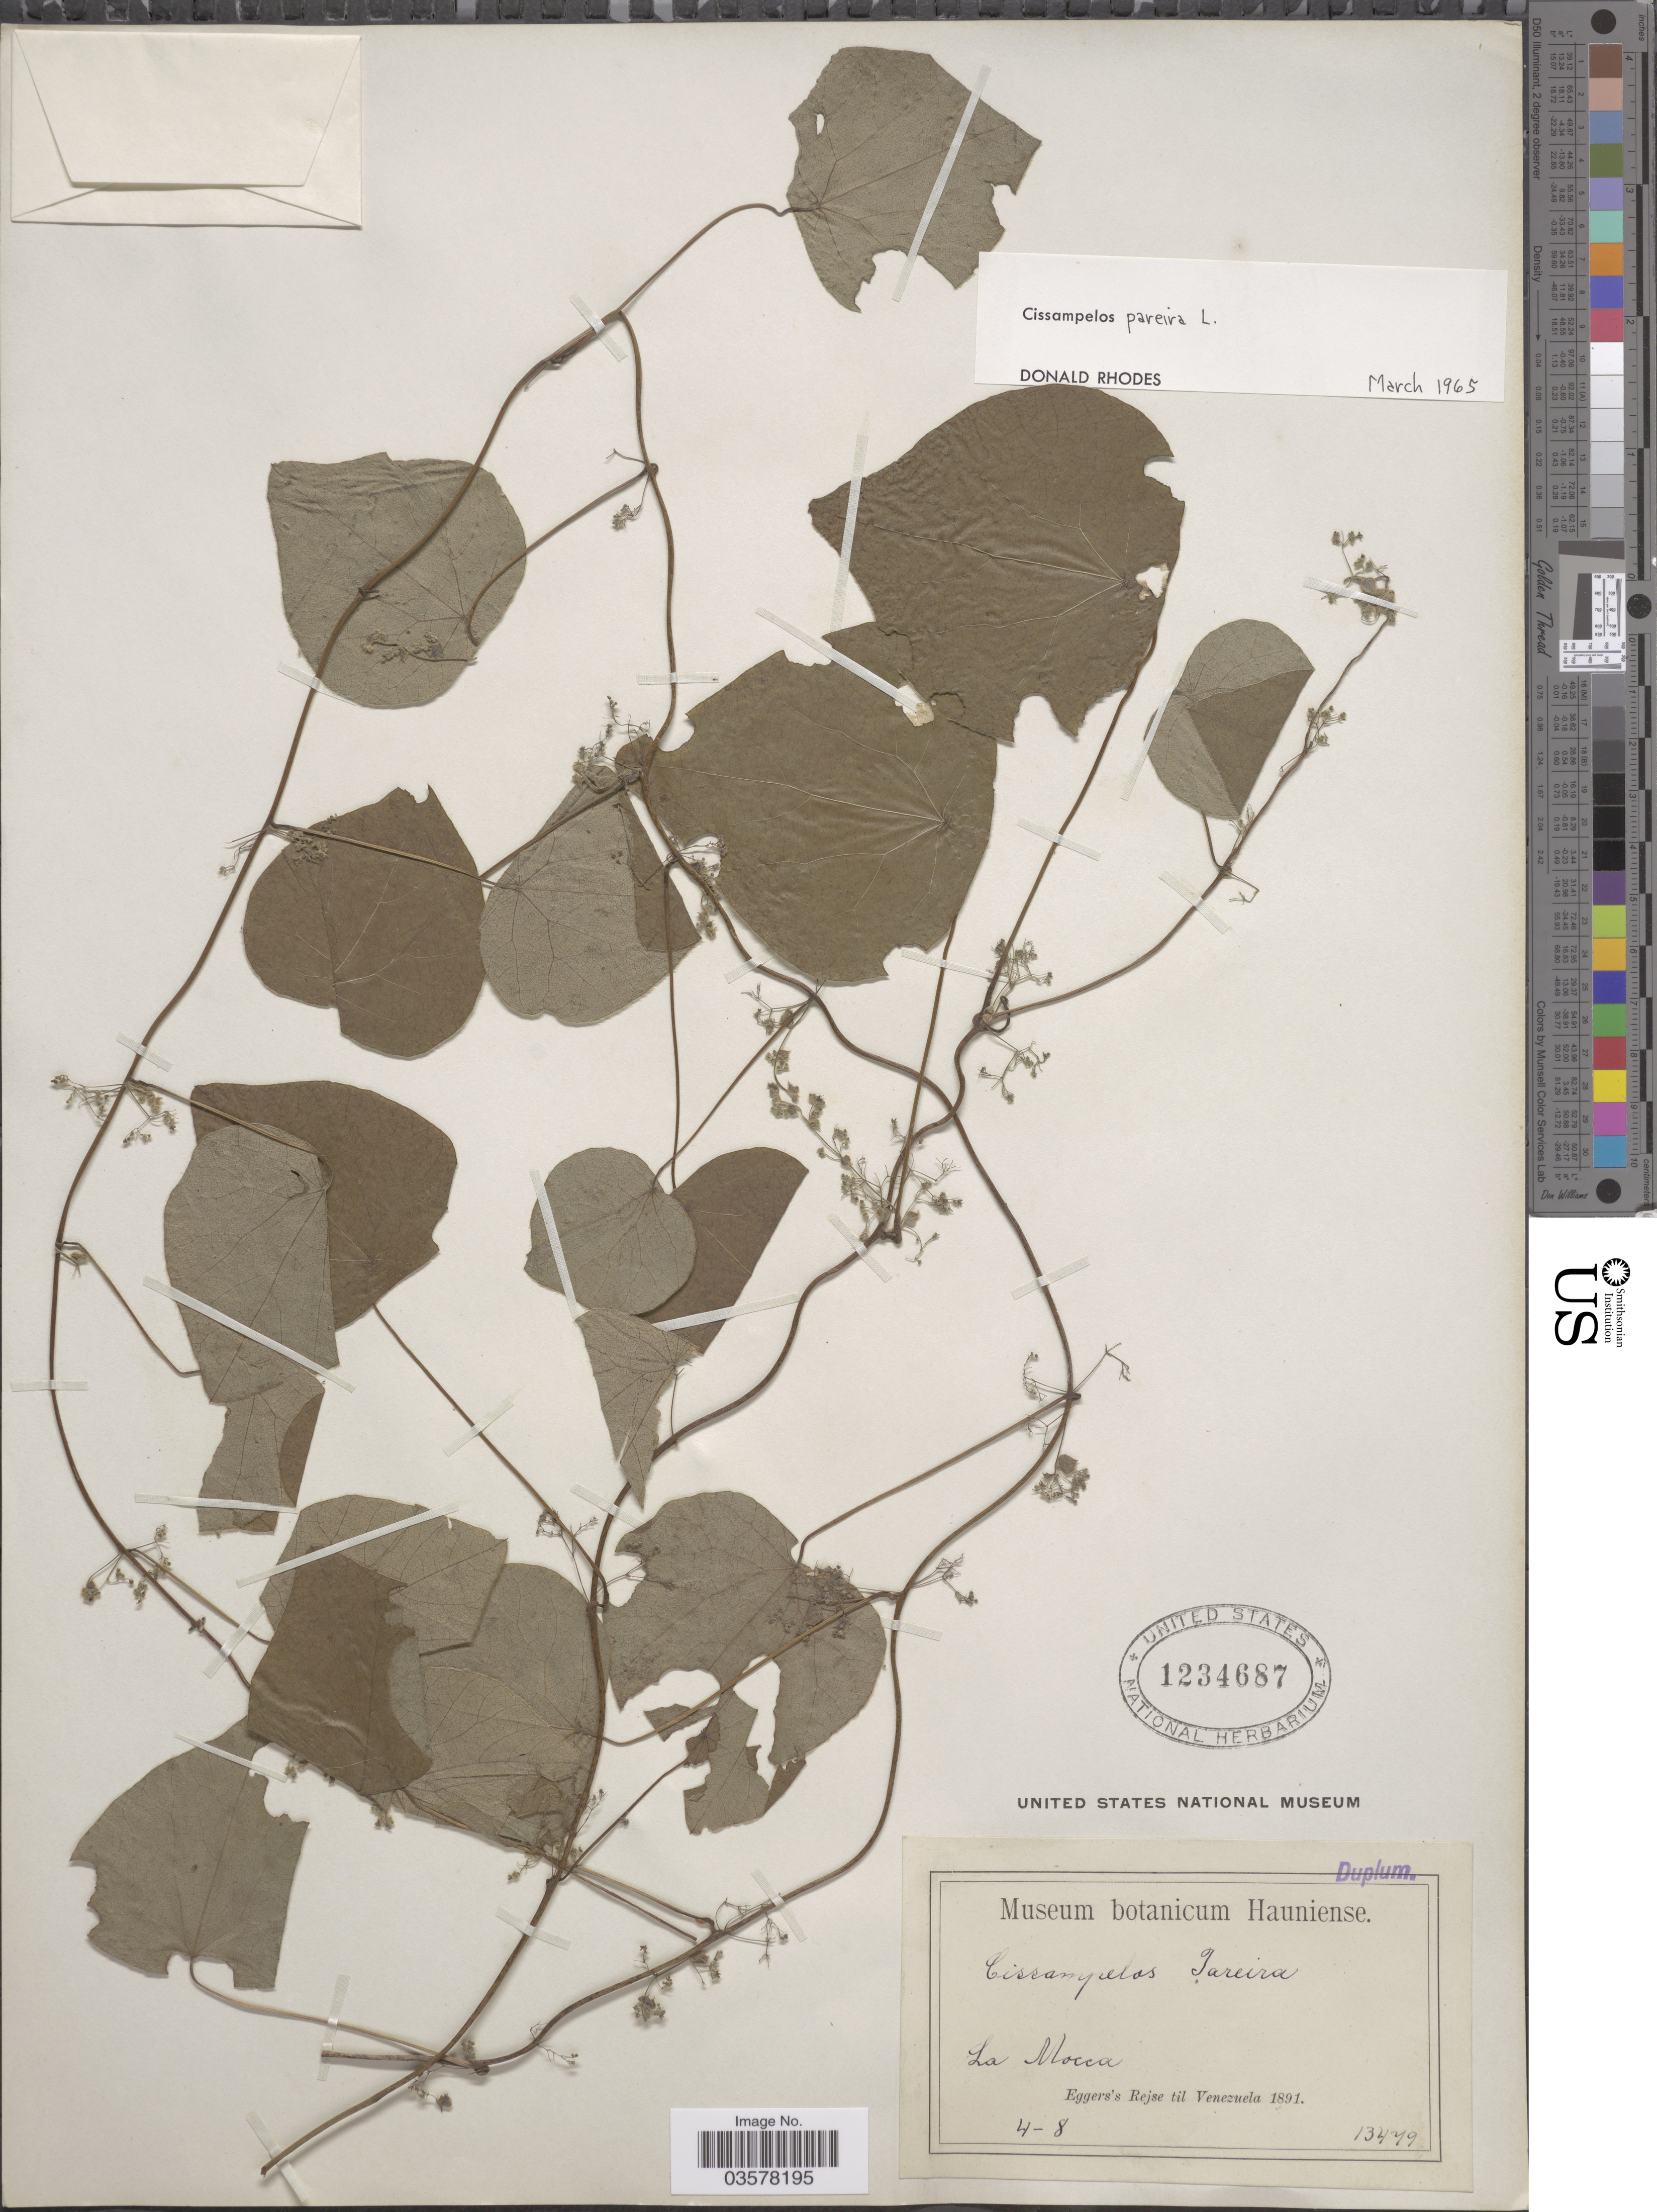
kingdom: Plantae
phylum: Tracheophyta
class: Magnoliopsida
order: Ranunculales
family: Menispermaceae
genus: Cissampelos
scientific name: Cissampelos pareira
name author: L.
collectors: -. Eggers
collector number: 13479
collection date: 1891-08-04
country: Venezuela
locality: La Mocca.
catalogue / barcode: US 1234687